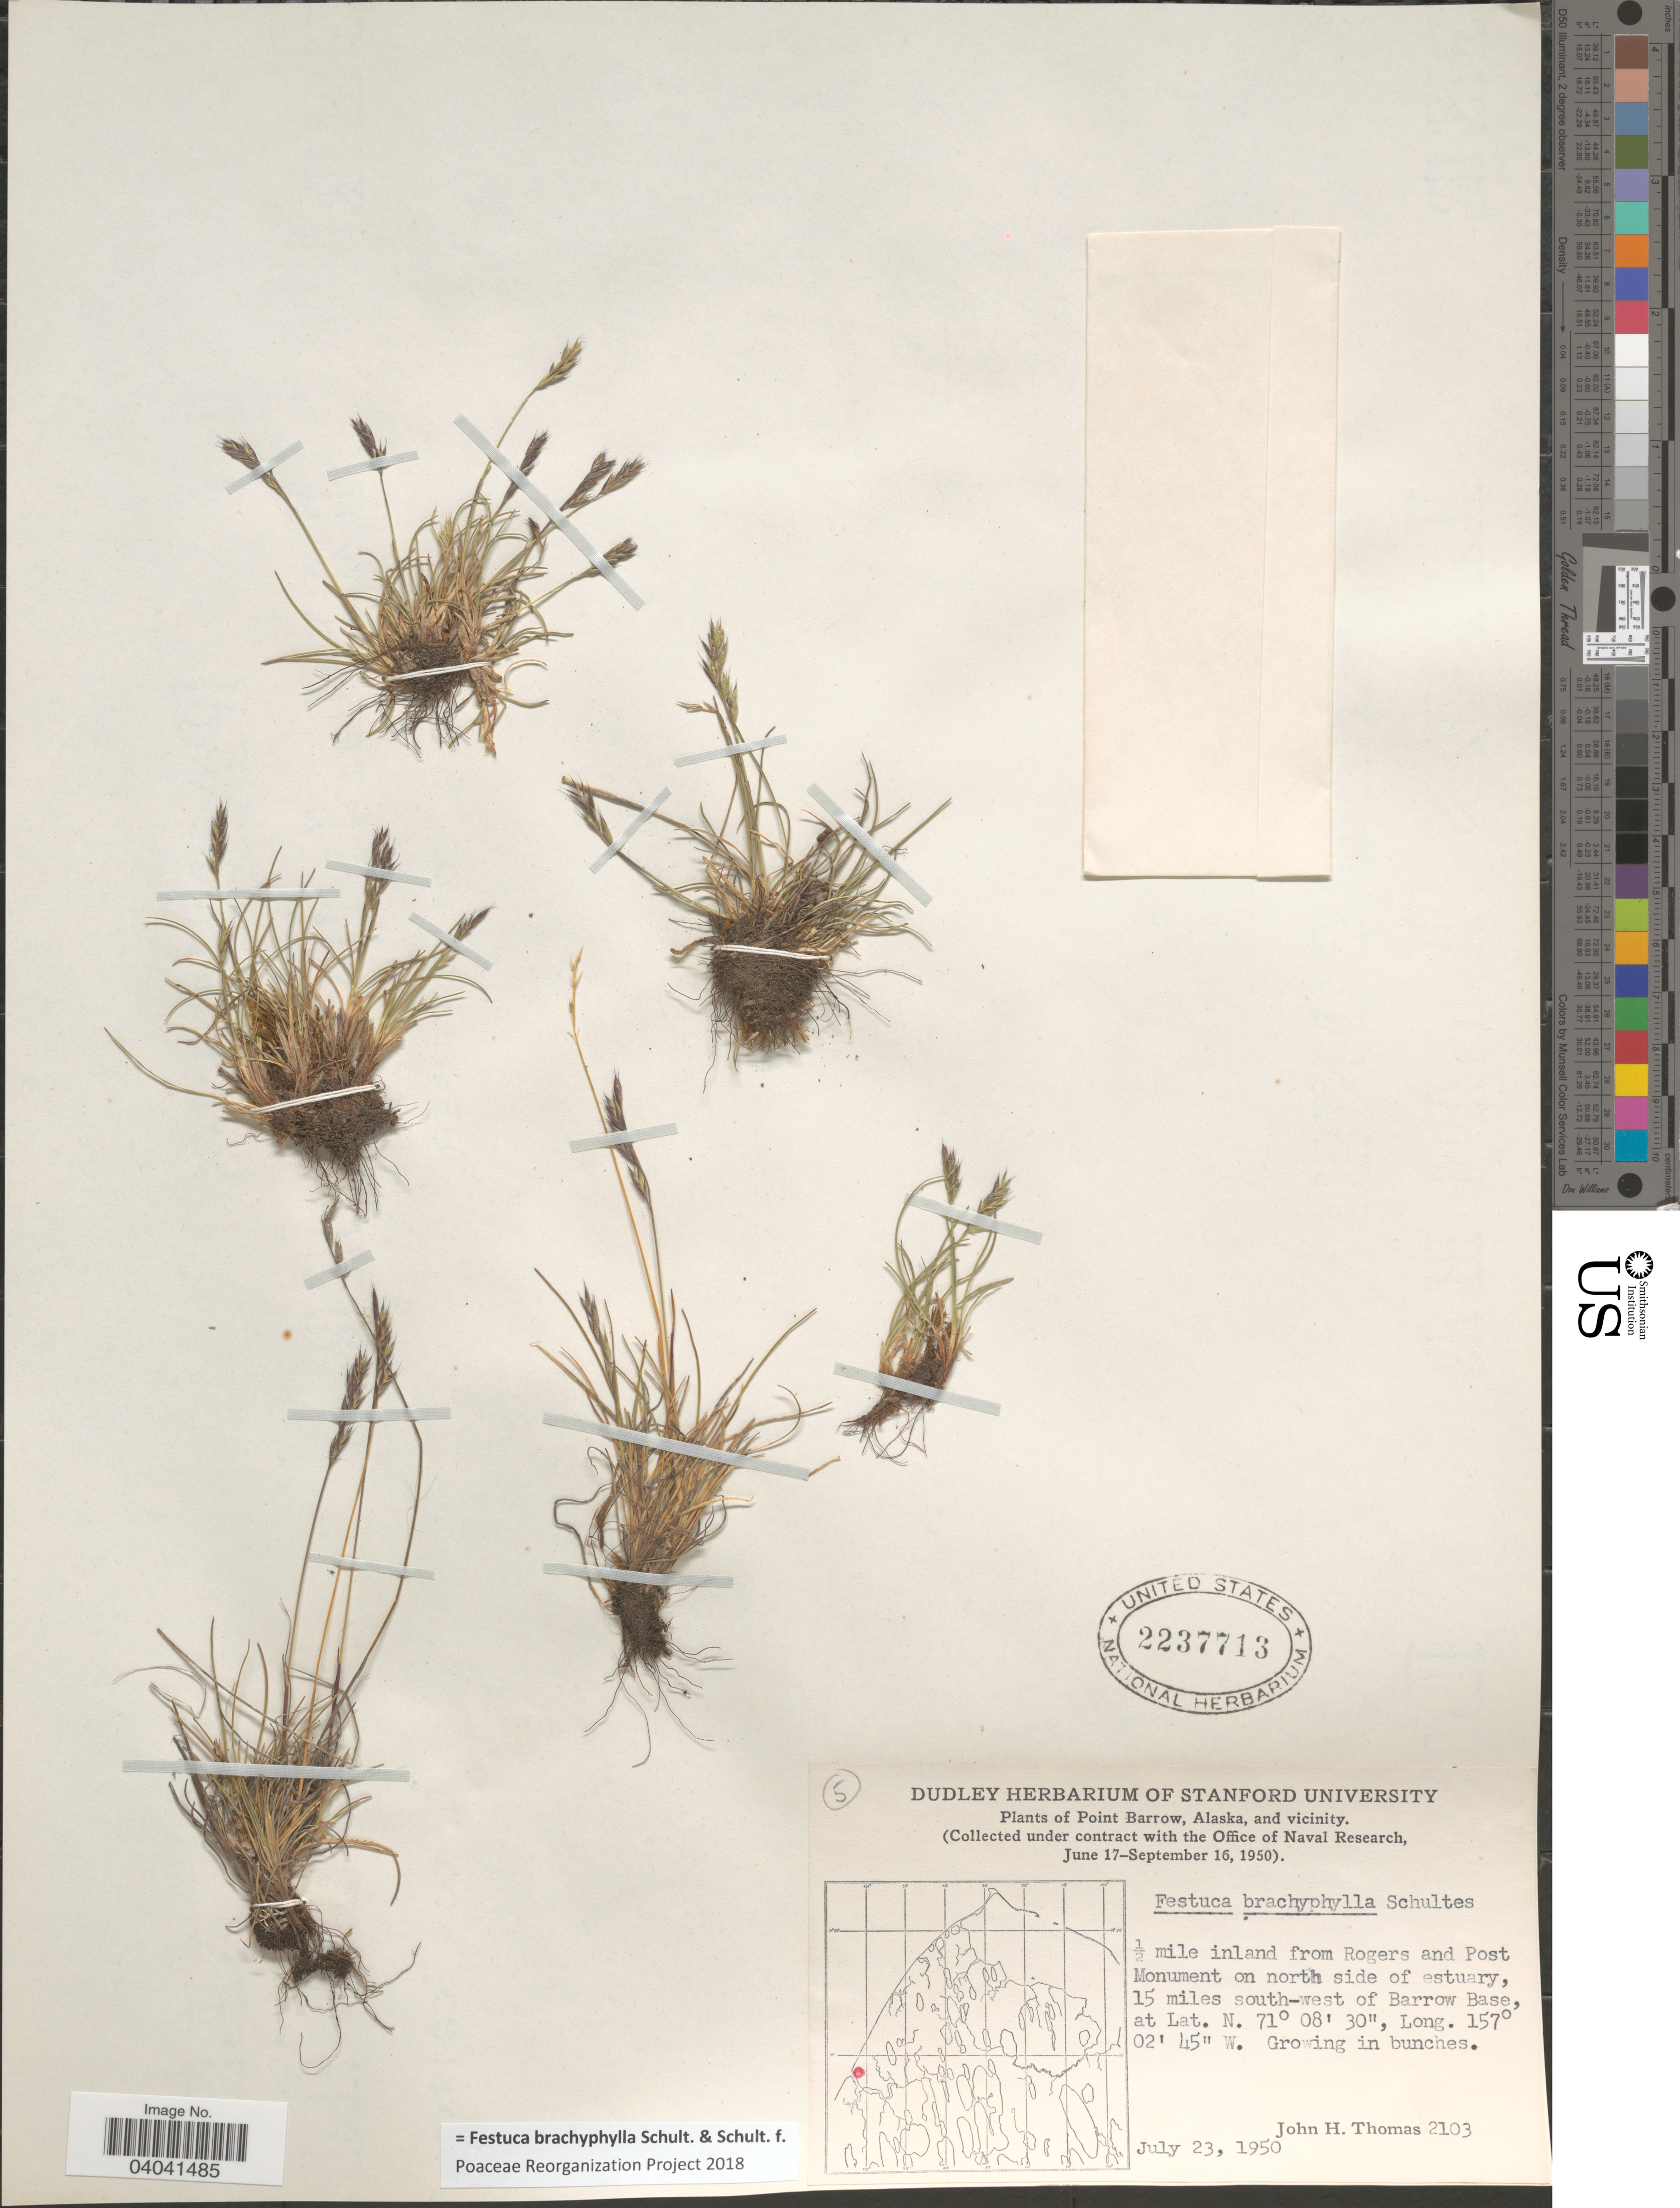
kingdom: Plantae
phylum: Tracheophyta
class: Liliopsida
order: Poales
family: Poaceae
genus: Festuca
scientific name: Festuca brachyphylla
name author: Schult. & Schult. f.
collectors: J. H. Thomas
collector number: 2103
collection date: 1950-07-23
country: United States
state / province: Alaska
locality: Point Barrow and vicinity. ½ mile inland from Rogers and Post Monument on north side of estuary, 15 miles south-west of Barrow Base.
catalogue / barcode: US 2237713